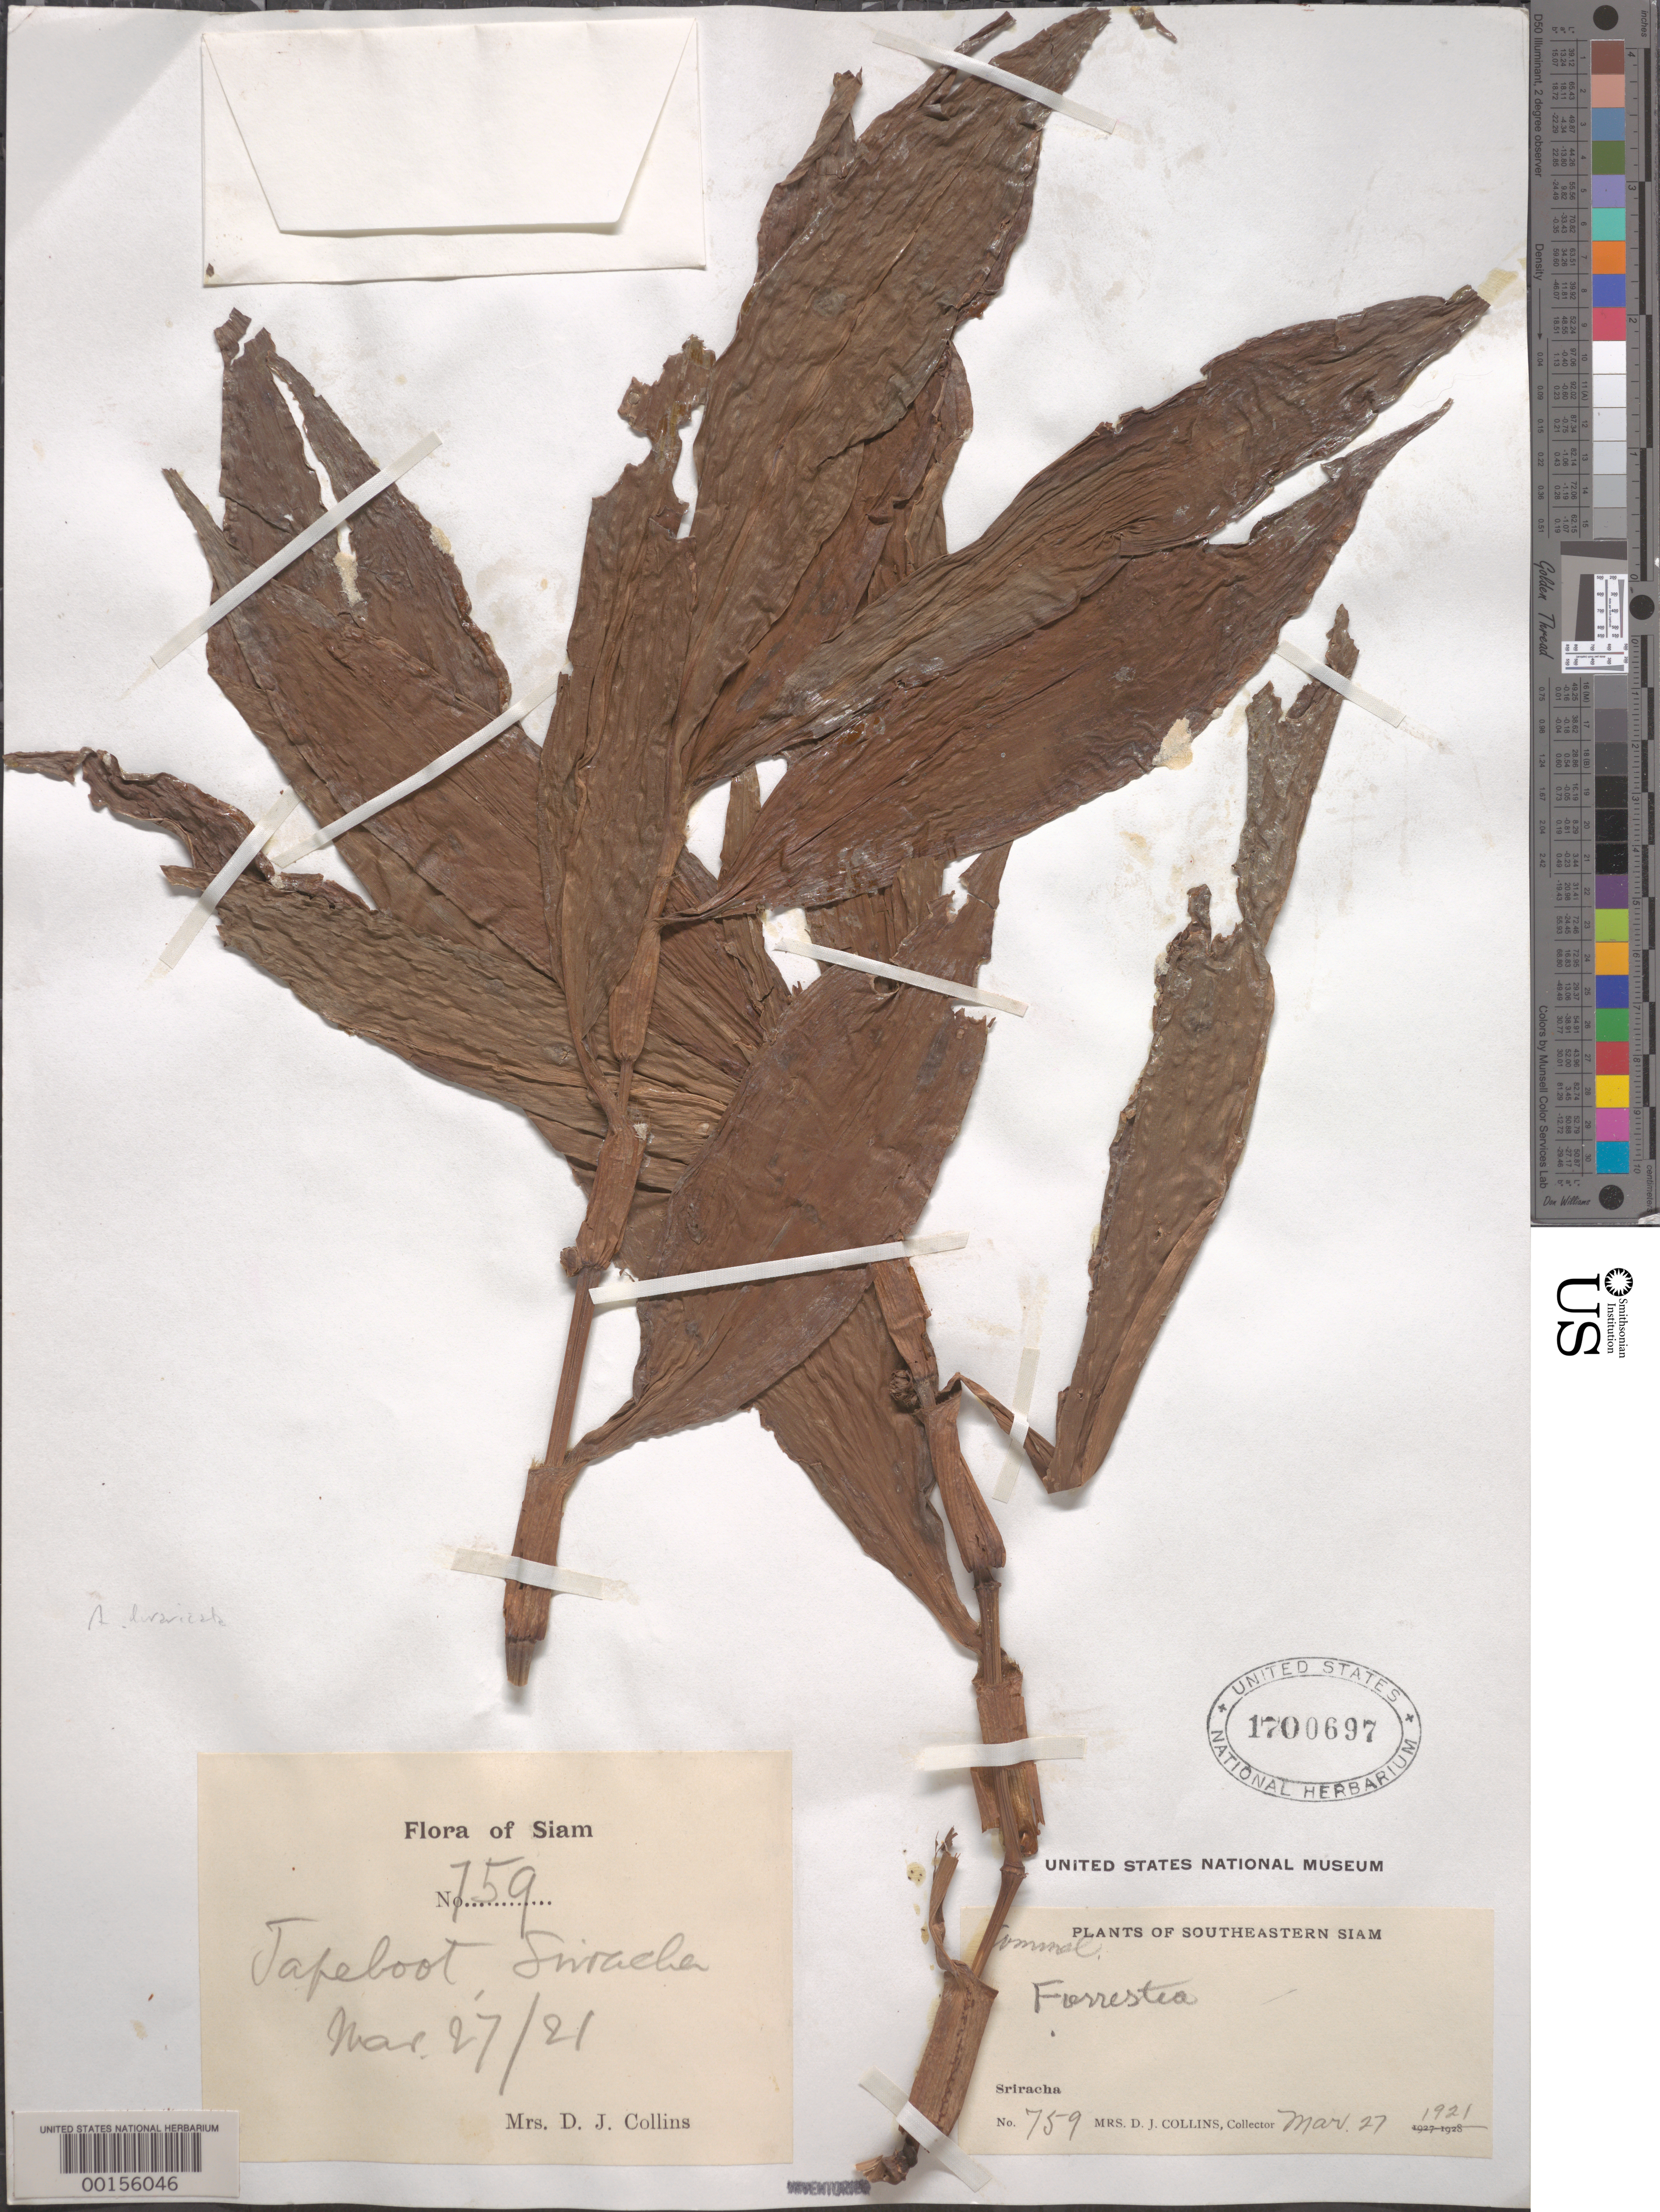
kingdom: Plantae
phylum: Tracheophyta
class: Liliopsida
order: Commelinales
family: Commelinaceae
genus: Amischotolype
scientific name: Amischotolype sp.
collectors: Mrs. D. J. Collins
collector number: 759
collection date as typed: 27 Mar 1921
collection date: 1921-03-27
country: Thailand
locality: Sriracha; tafiboot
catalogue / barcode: US 1700697